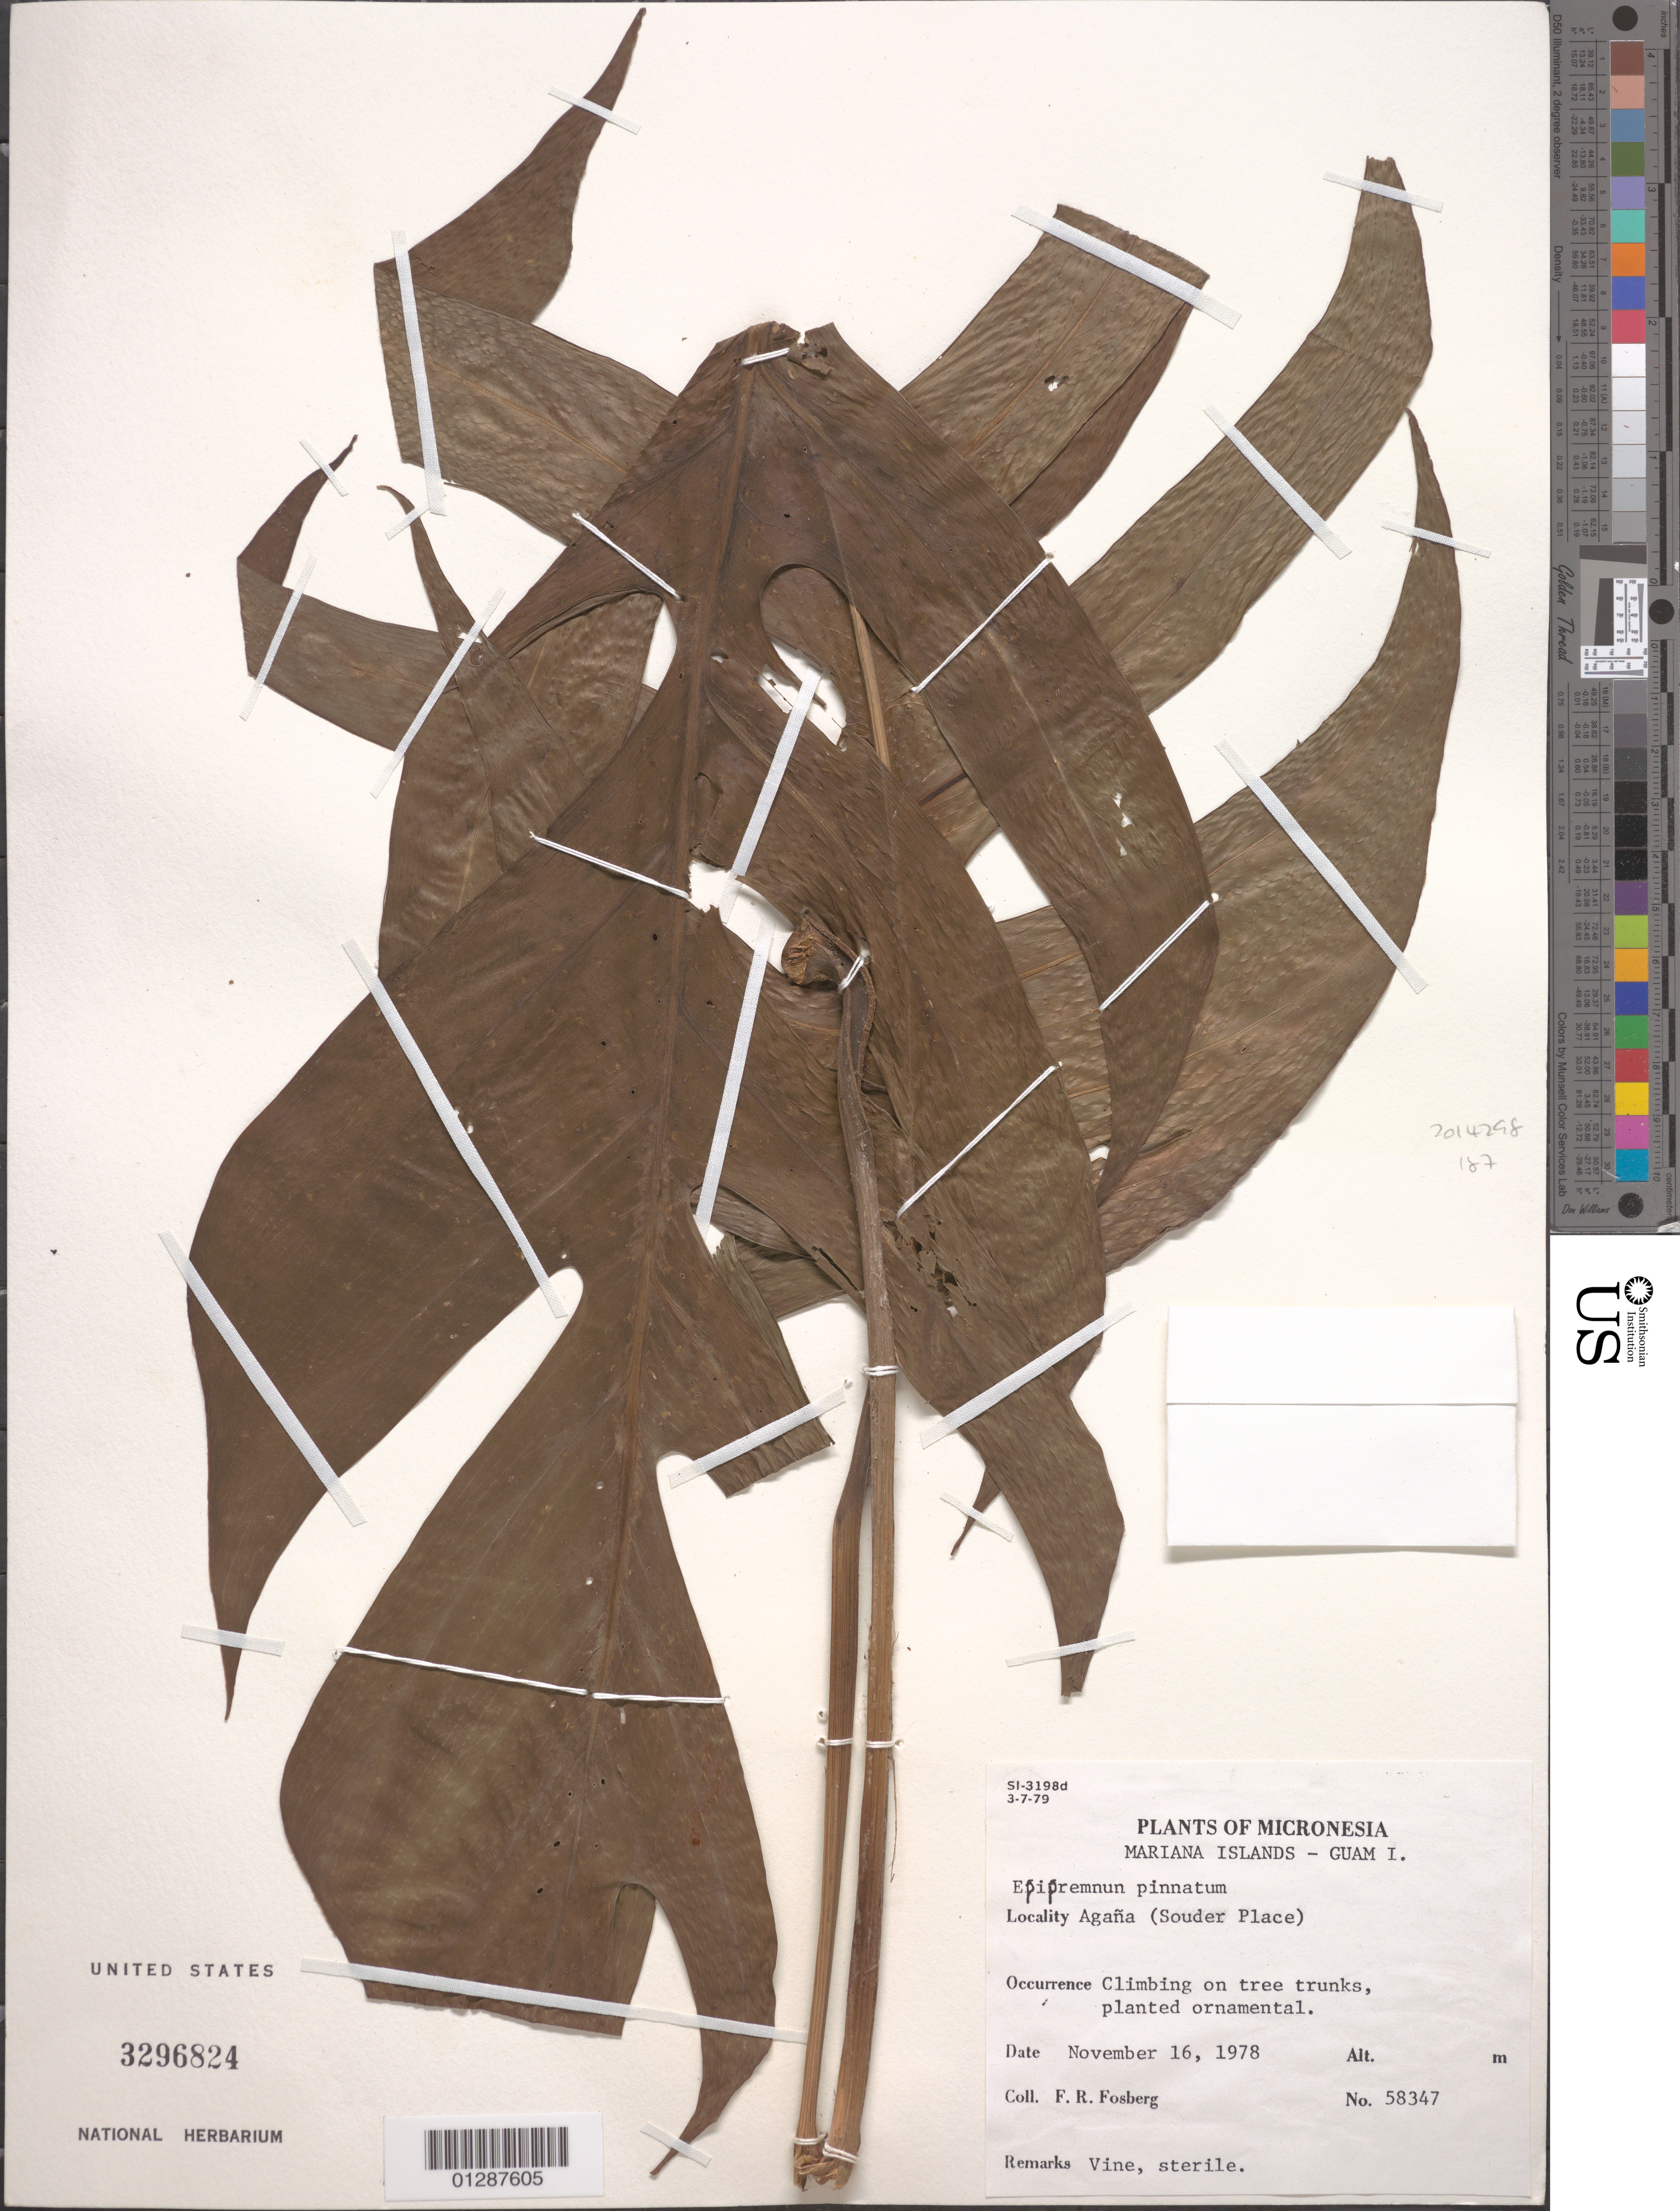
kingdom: Plantae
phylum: Tracheophyta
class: Liliopsida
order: Alismatales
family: Araceae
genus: Epipremnum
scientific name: Epipremnum pinnatum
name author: (L.) Engl.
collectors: F. R. Fosberg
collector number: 58347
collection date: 1978-11-16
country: Guam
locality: Micronesia, Mariana Islands - Guam I. Agaña (Souder Place).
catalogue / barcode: US 3296824